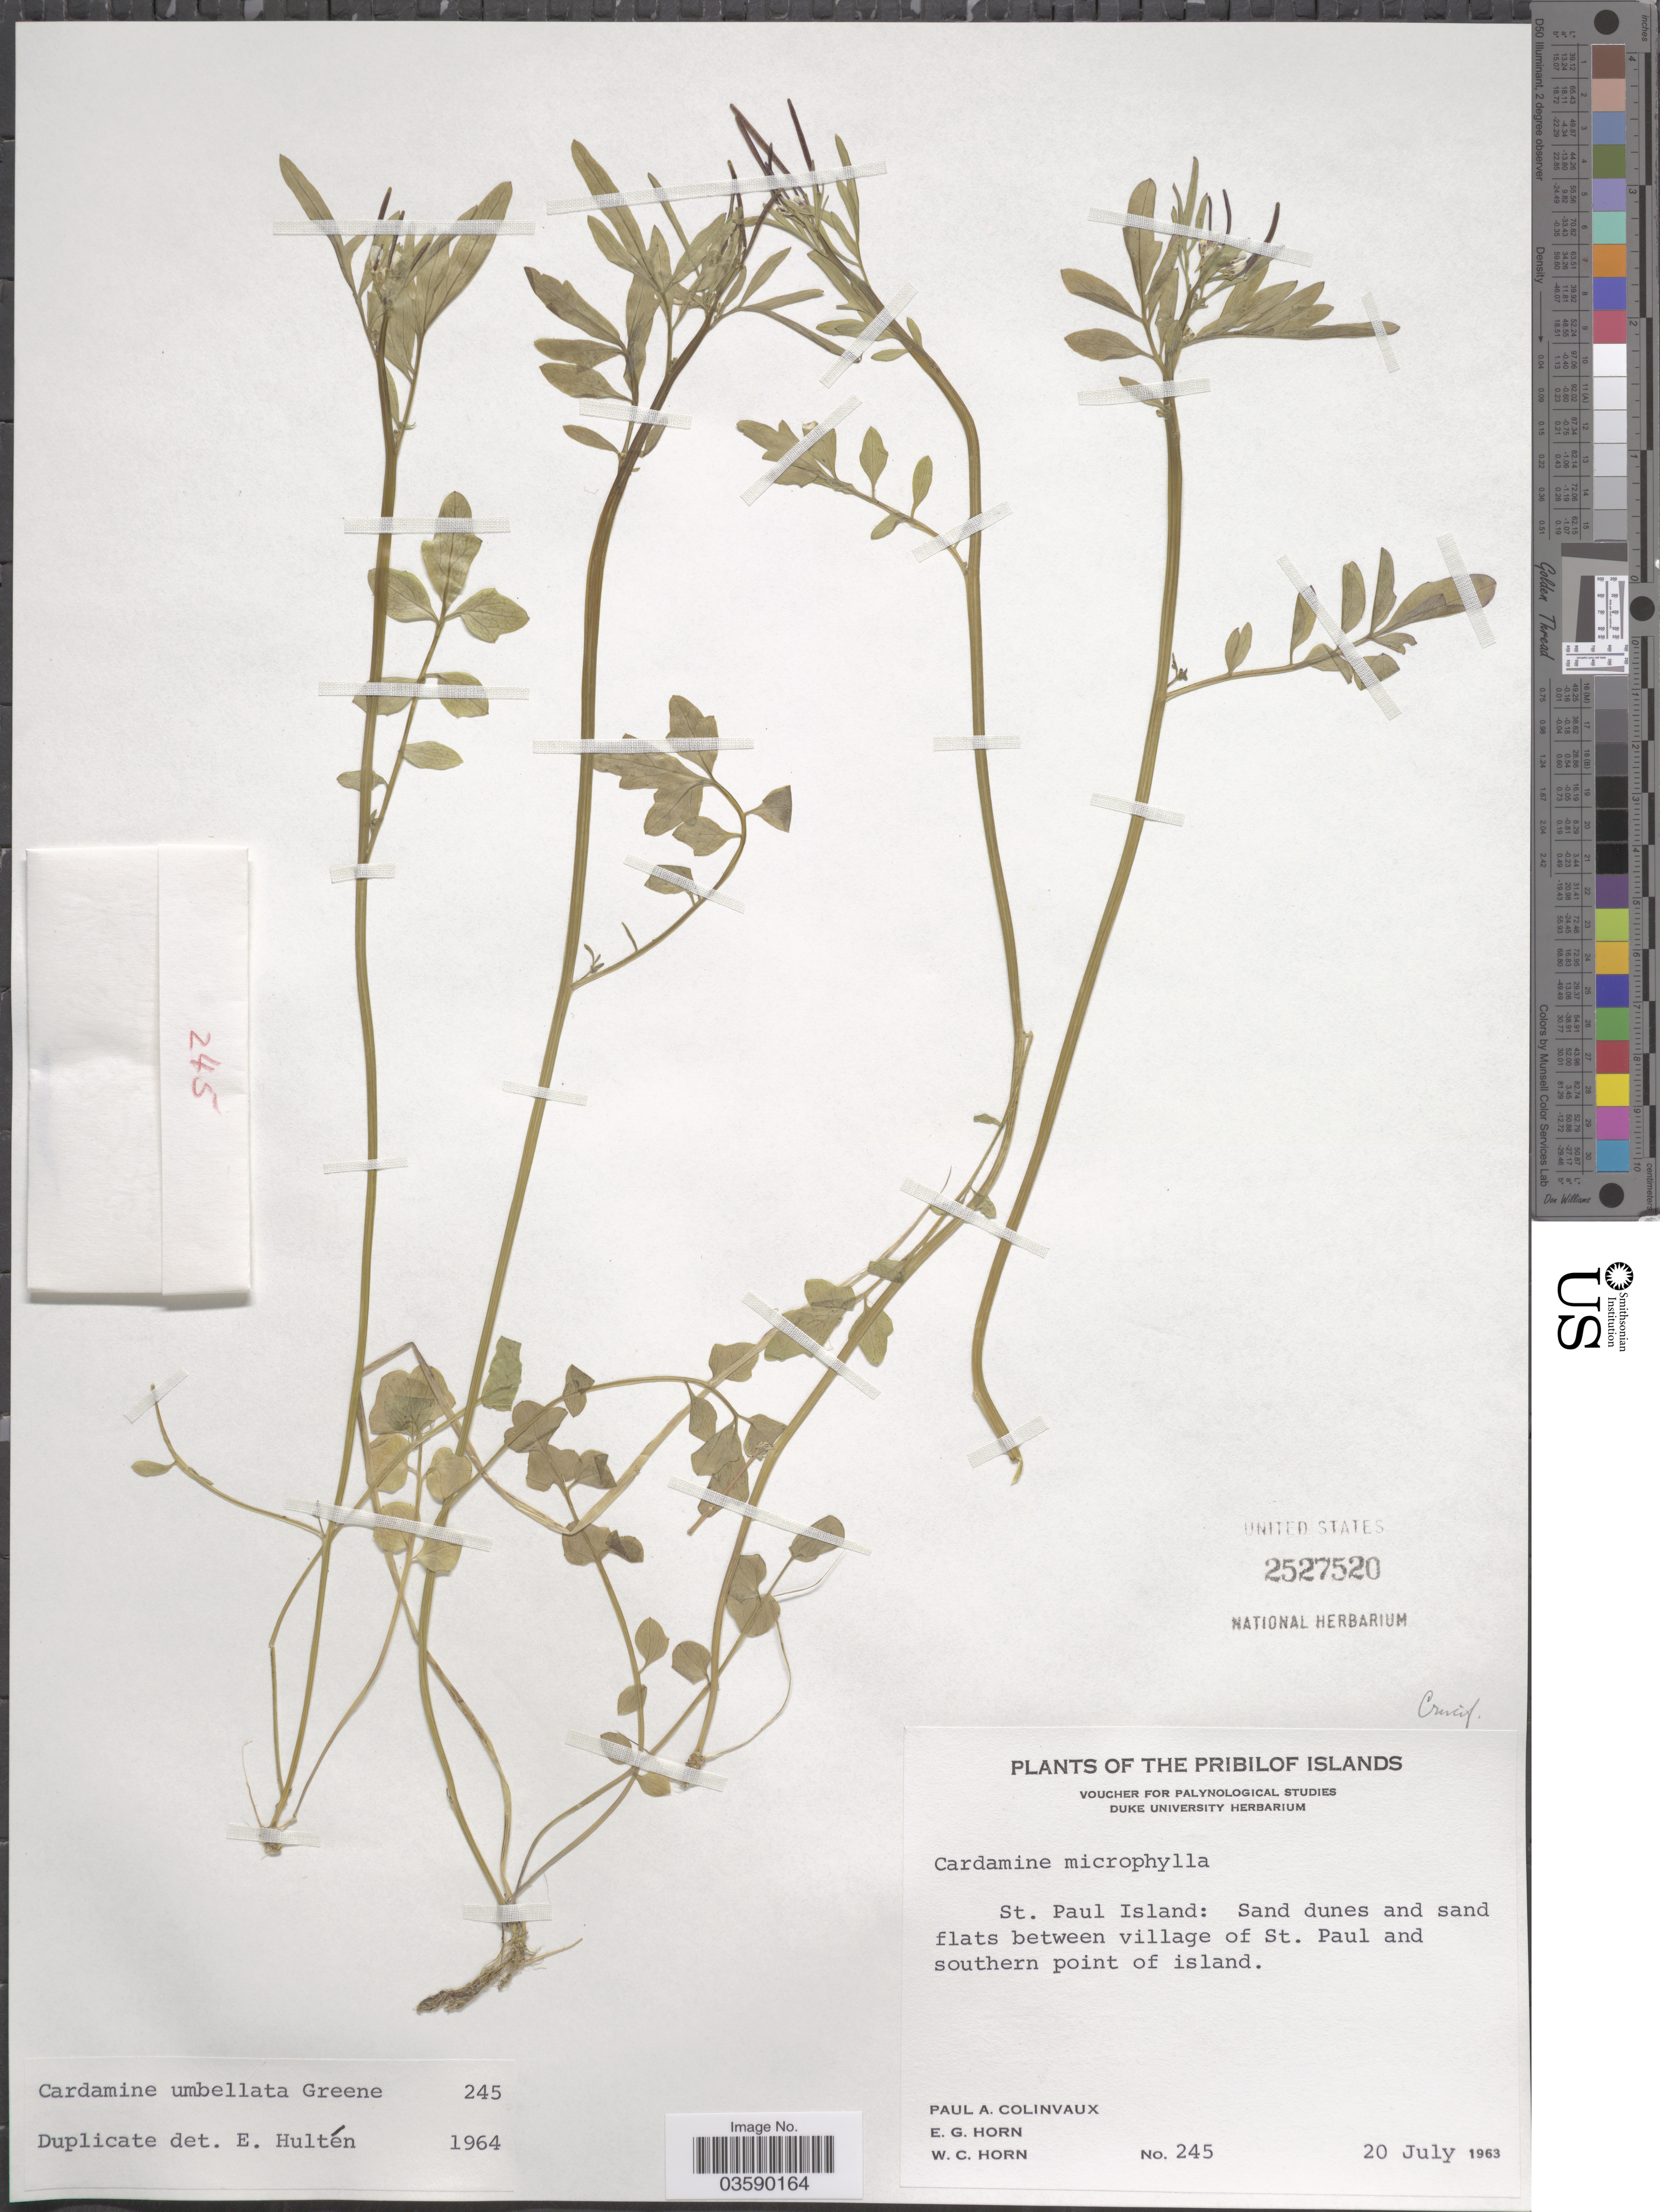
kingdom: Plantae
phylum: Tracheophyta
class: Magnoliopsida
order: Brassicales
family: Brassicaceae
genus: Cardamine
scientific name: Cardamine umbellata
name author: Greene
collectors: P. Colinvaux, E. Horn & W. Horn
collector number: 245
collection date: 1963-07-20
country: United States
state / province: Alaska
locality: The Pribilof Islands. St. Paul Island: Sand dunes and sand flats between village of St. Paul and southern point of island.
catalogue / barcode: US 2527520